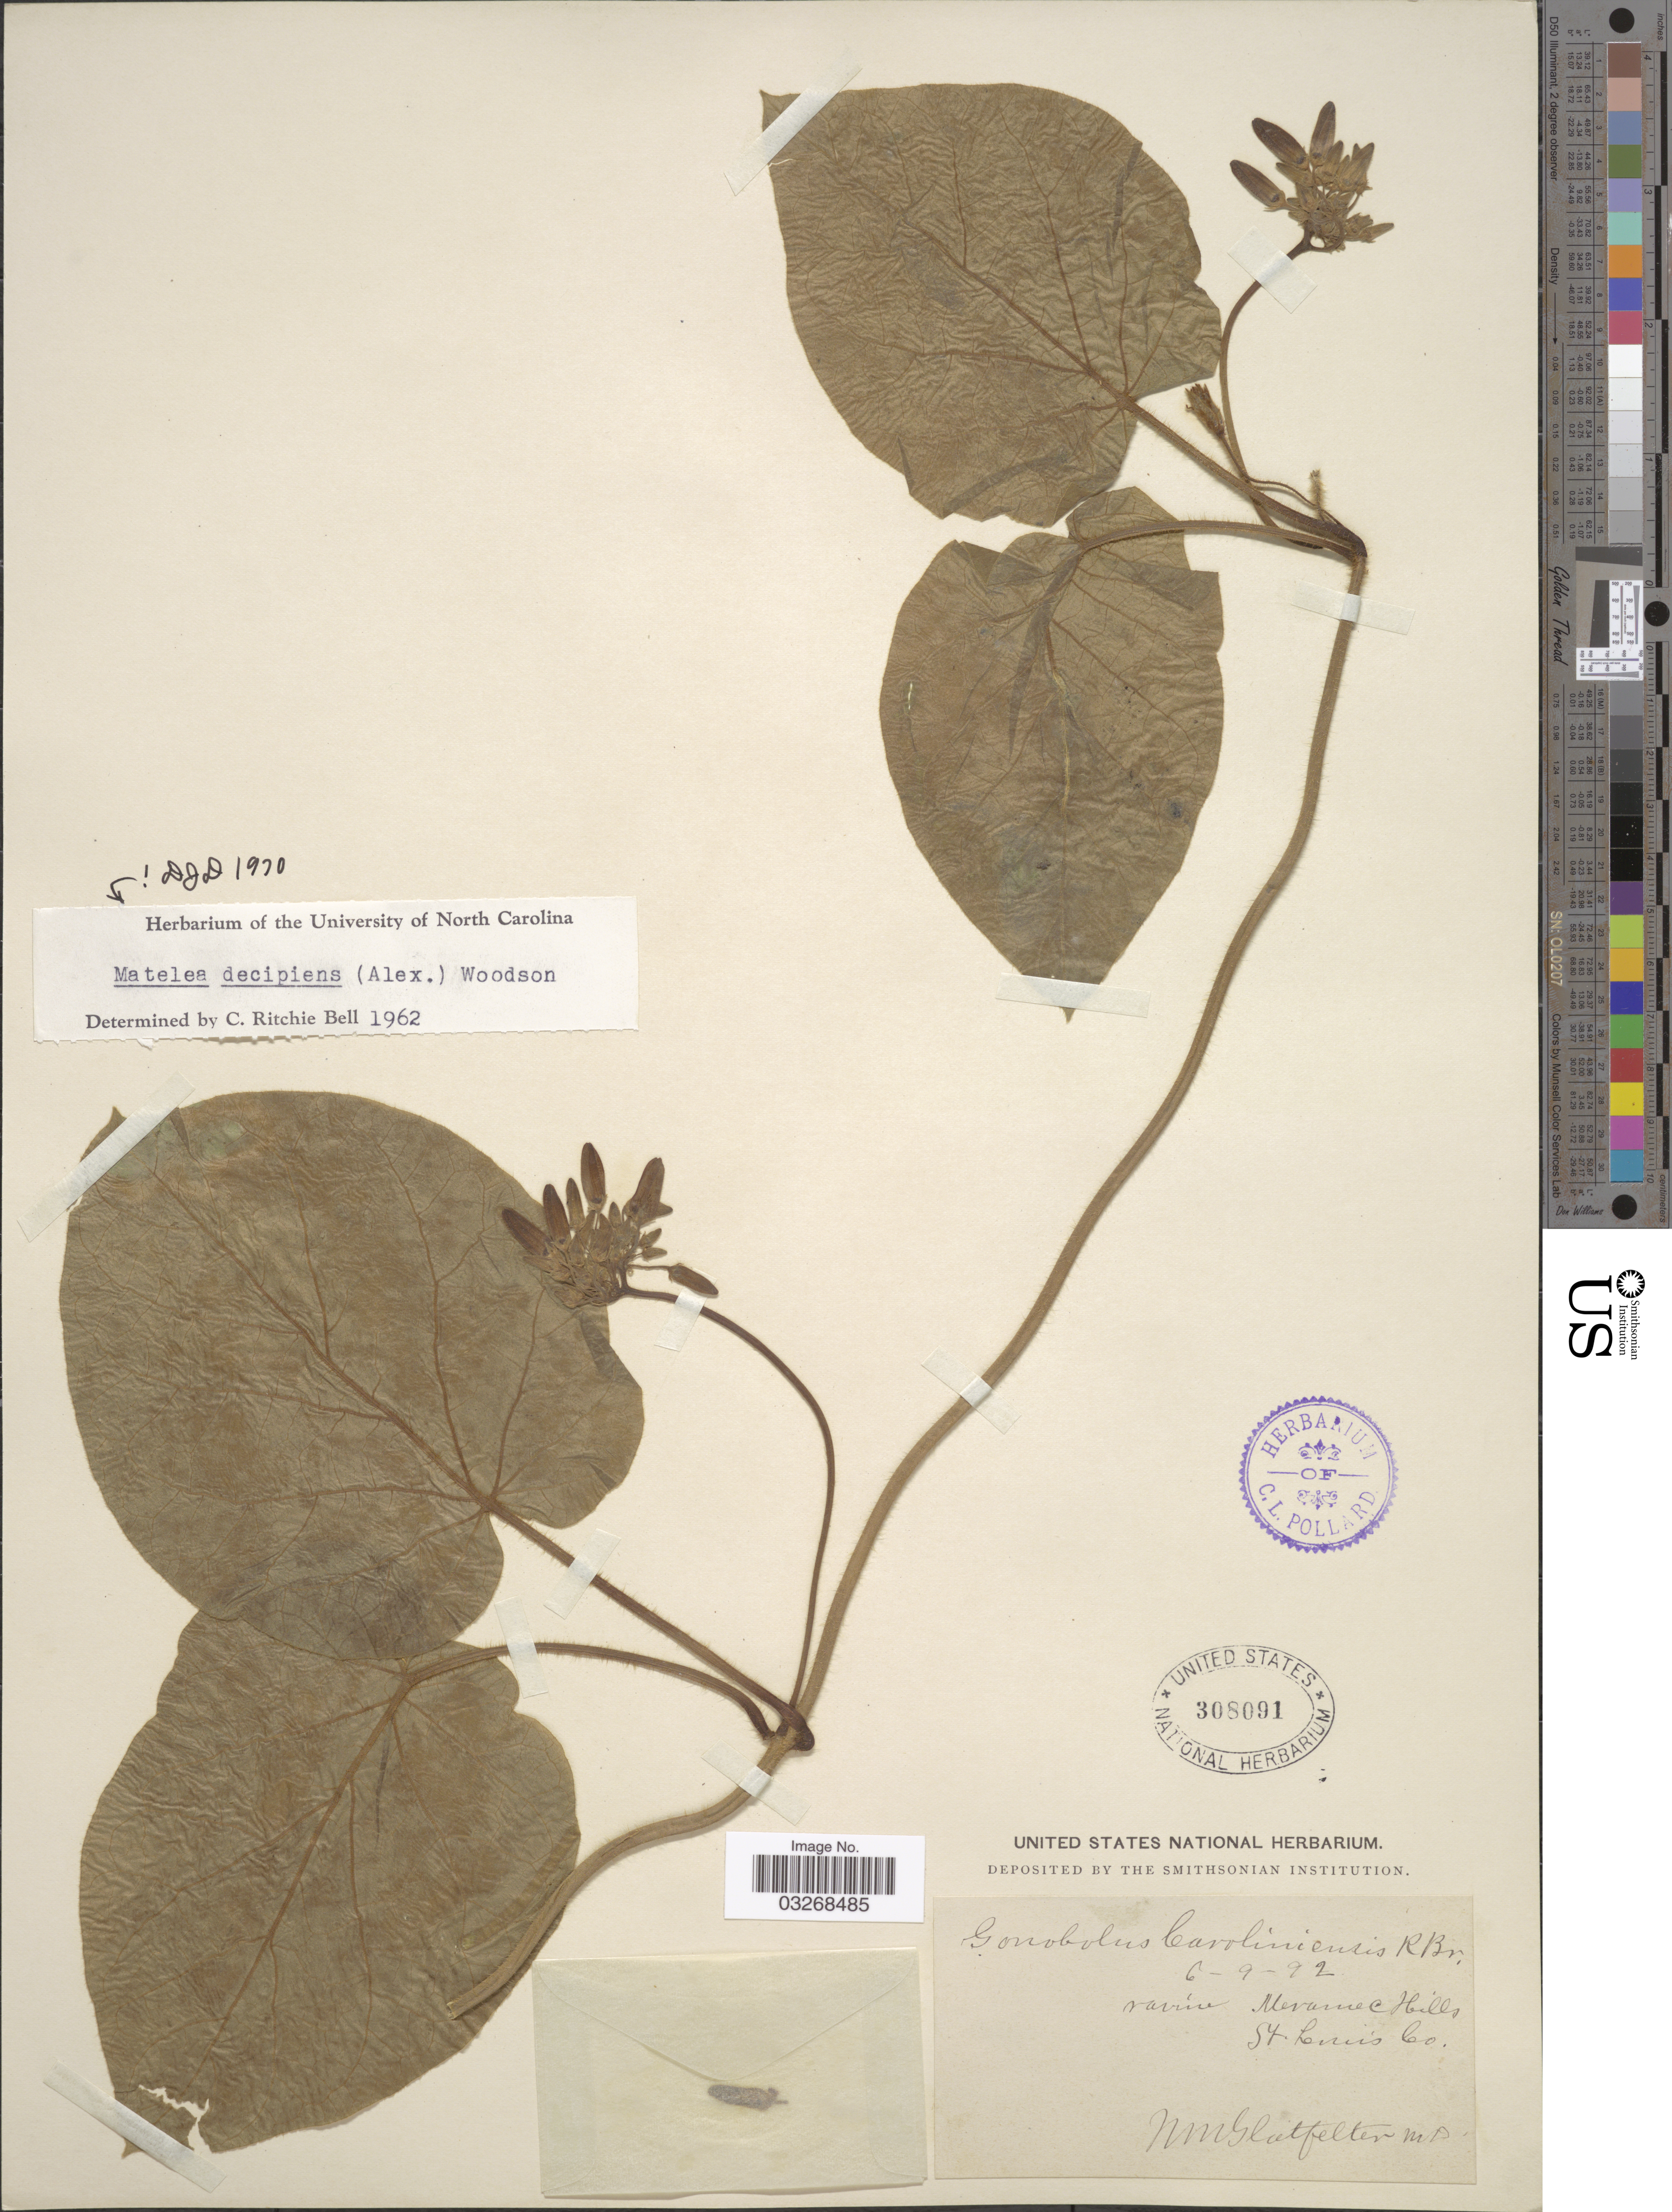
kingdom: Plantae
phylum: Tracheophyta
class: Magnoliopsida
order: Gentianales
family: Apocynaceae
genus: Matelea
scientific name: Matelea decipiens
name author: (Alexander) Woodson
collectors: N. M. Glatfelter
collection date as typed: Transcribed d/m/y: 9/6/92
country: United States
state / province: Missouri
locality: Ravine Meramec Hills. St. Louis Co.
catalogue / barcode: US 308091